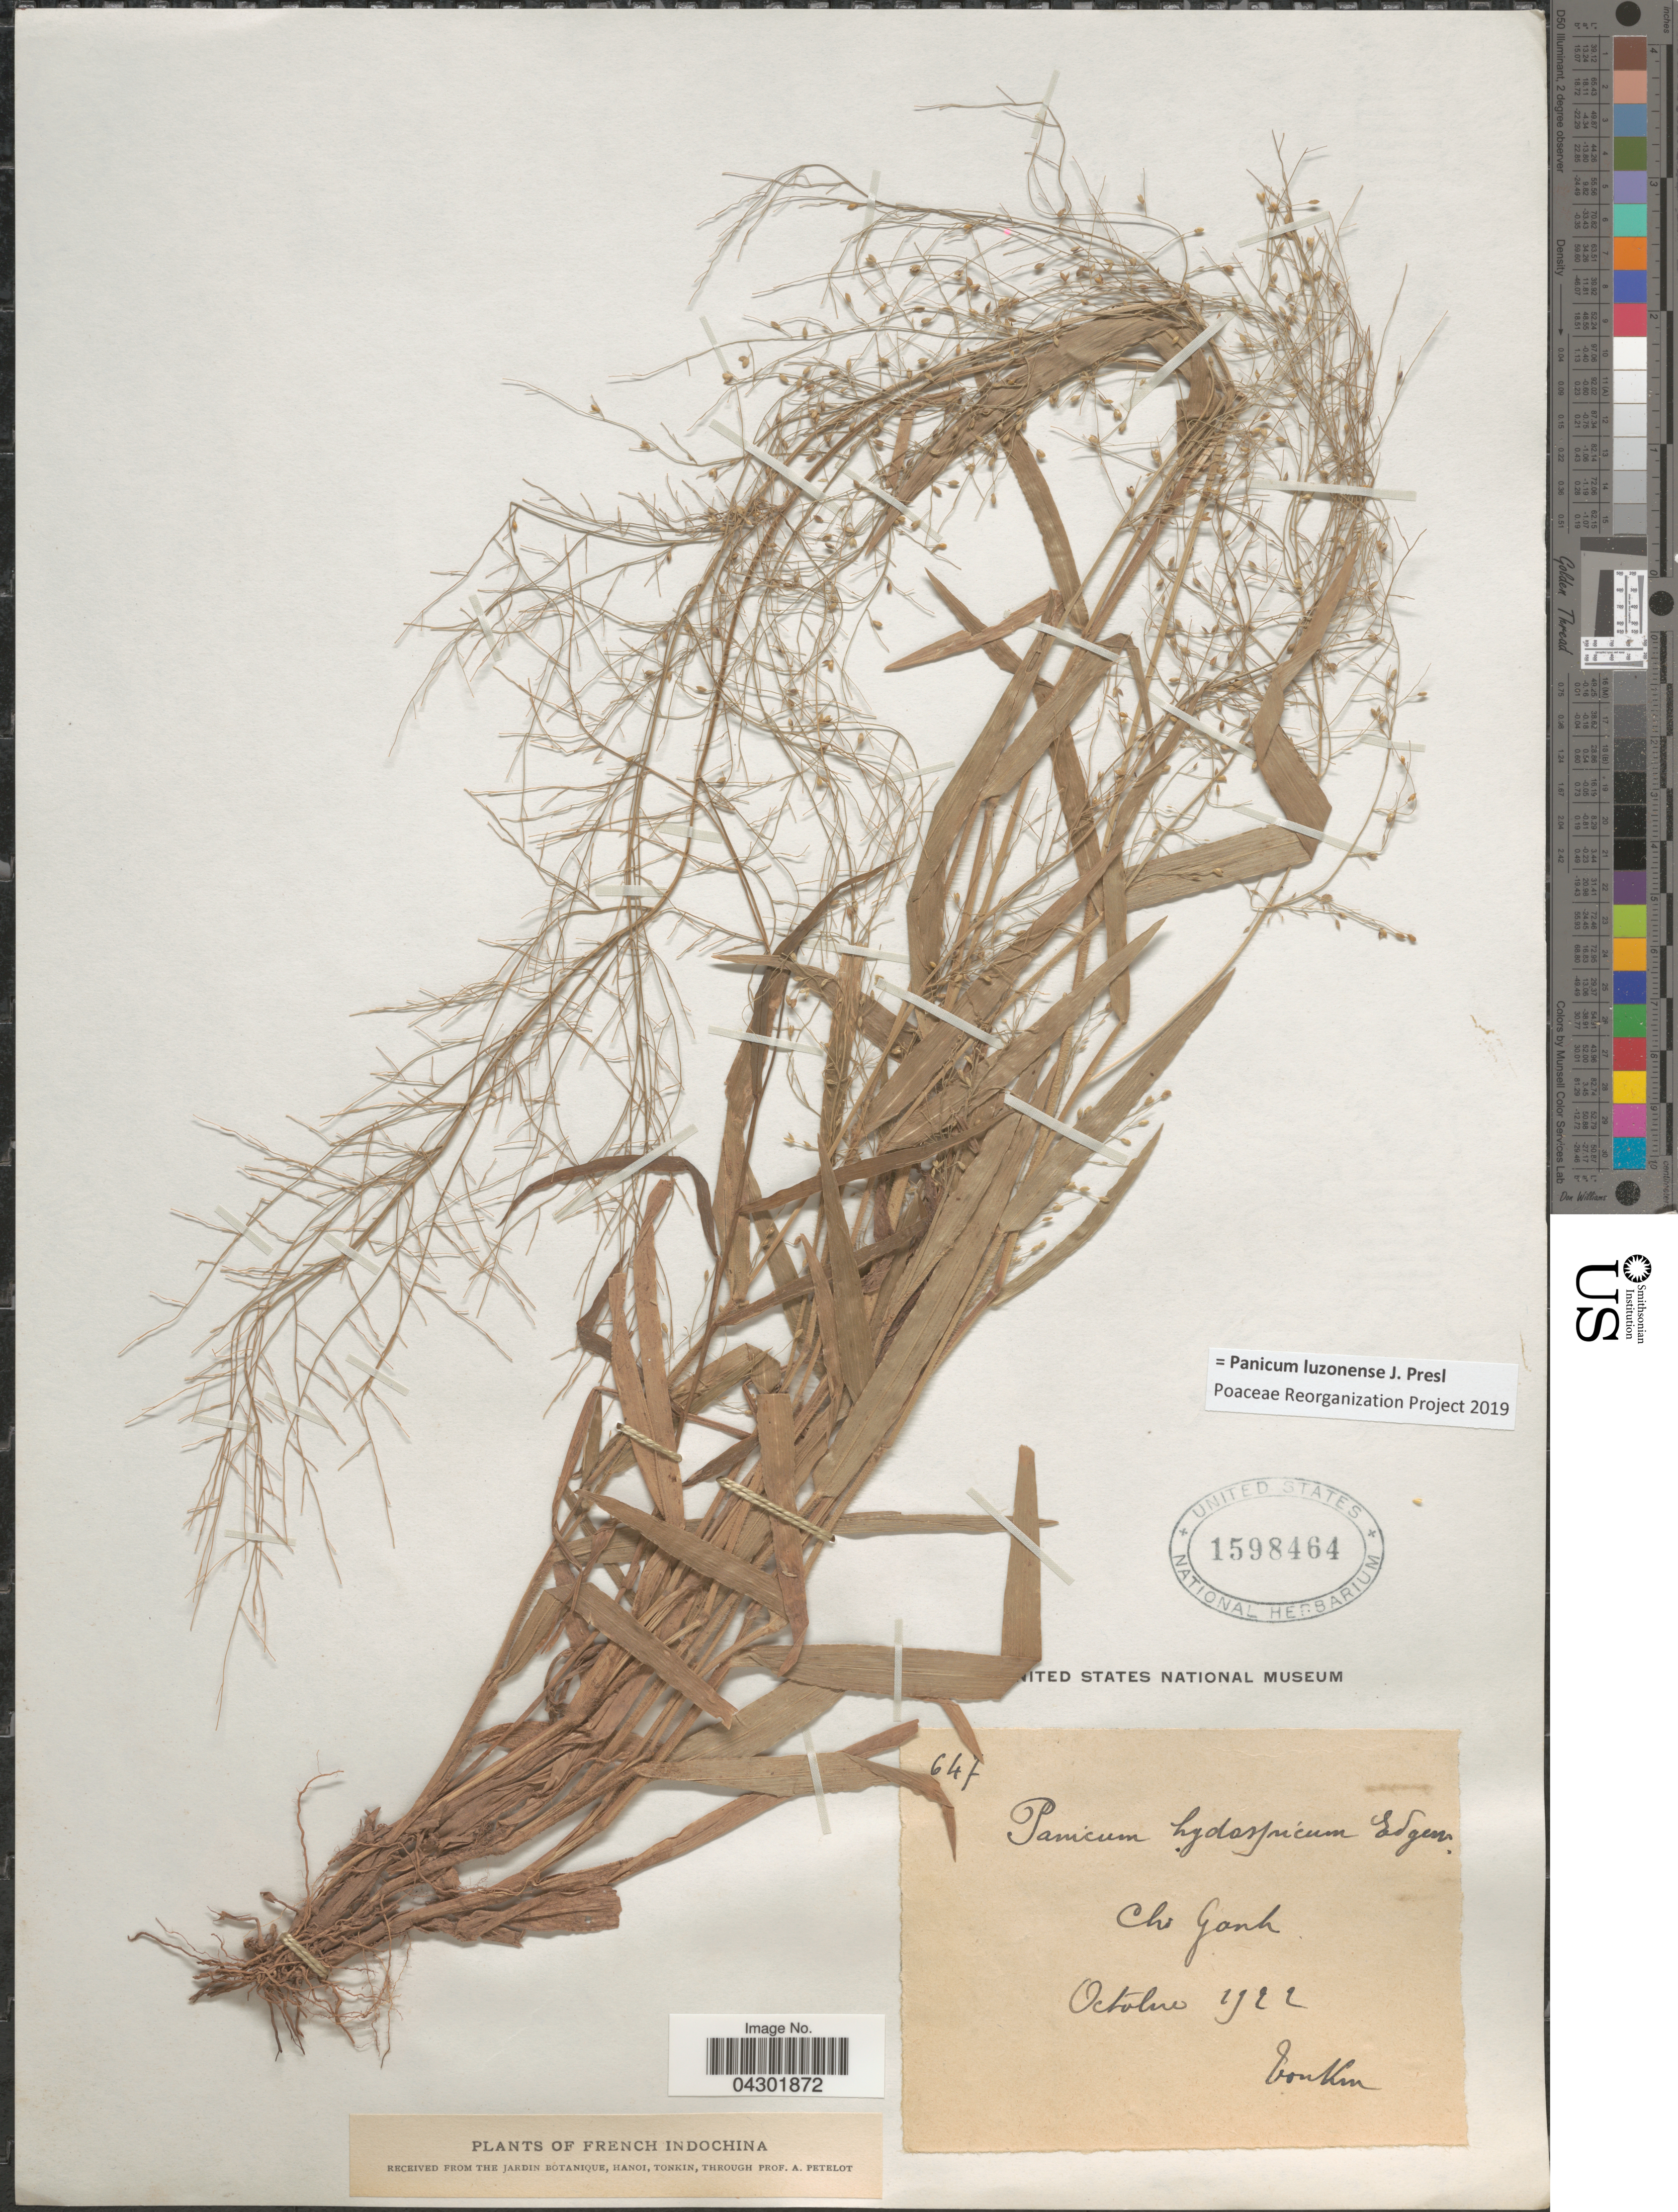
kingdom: Plantae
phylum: Tracheophyta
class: Liliopsida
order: Poales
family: Poaceae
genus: Panicum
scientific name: Panicum luzonense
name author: J. Presl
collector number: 647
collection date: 1922-10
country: Vietnam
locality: French IndoChina. Cho Ganh. Tonkin.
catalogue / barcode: US 1598464